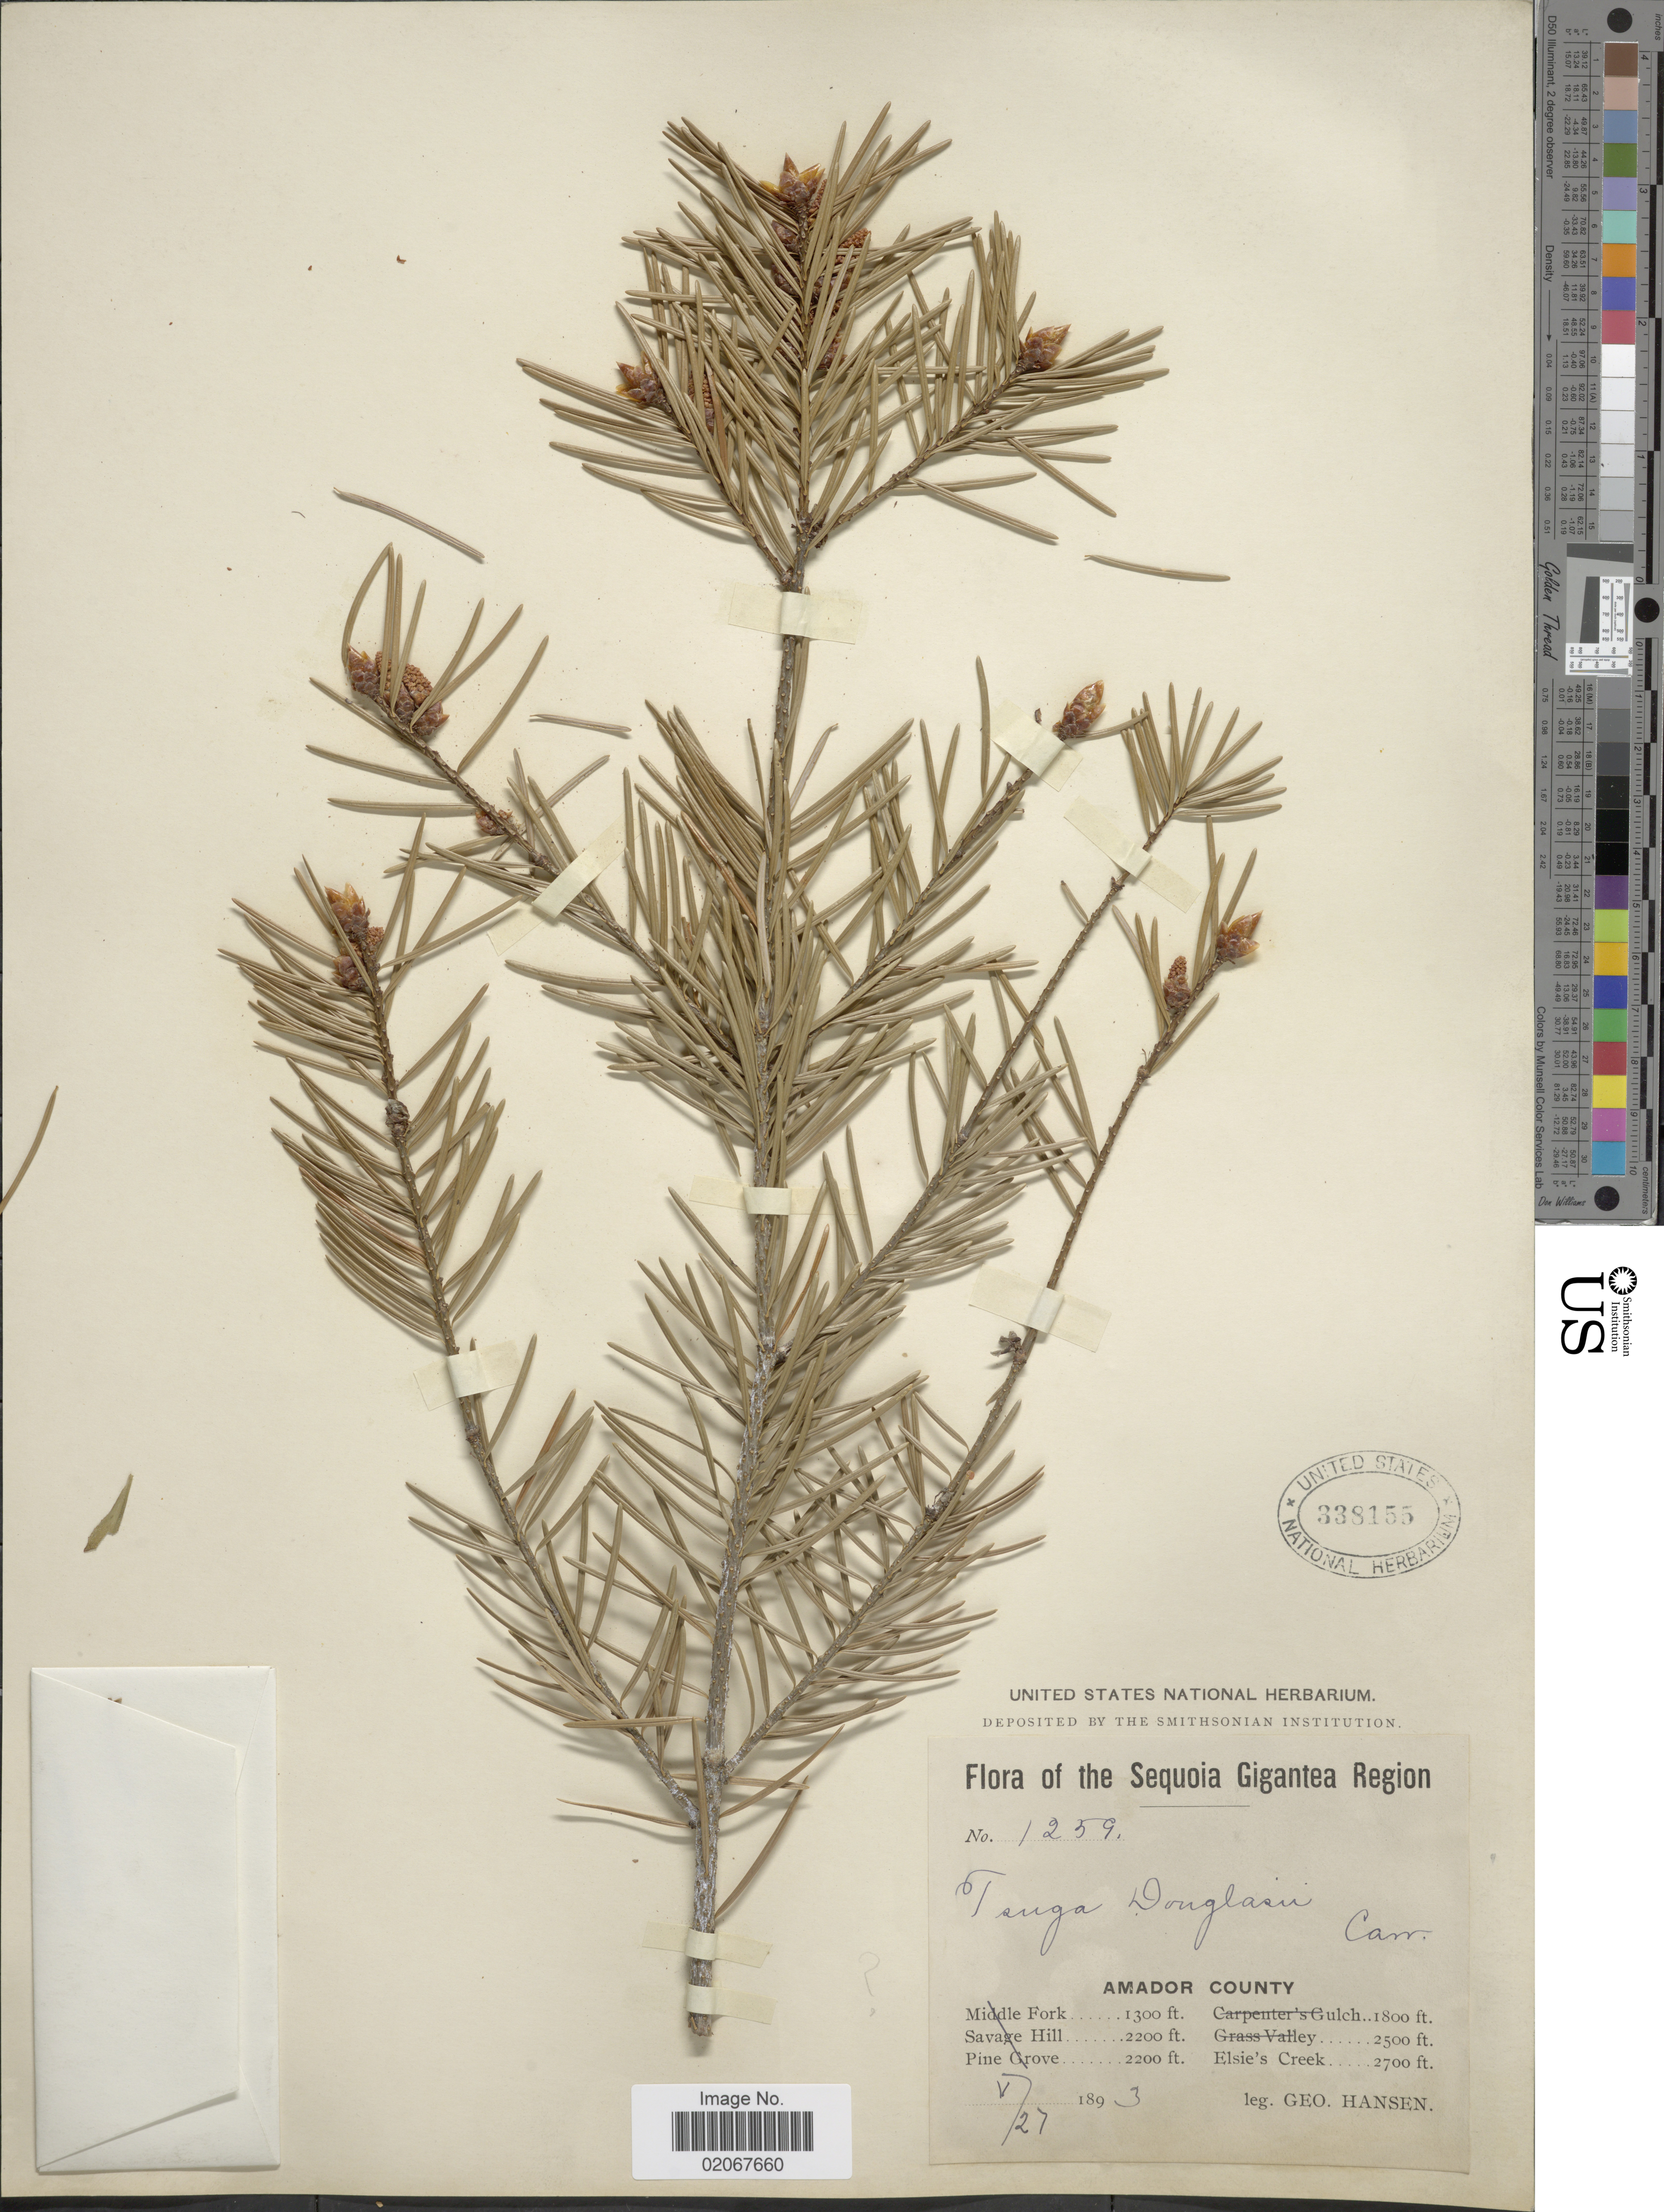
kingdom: Plantae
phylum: Tracheophyta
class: Pinopsida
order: Pinales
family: Pinaceae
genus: Pseudotsuga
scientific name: Pseudotsuga menziesii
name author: (Mirb.) Franco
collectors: G. Hansen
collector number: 1259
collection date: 1893-05-27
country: United States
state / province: California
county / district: Amador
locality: Sequoia Gigantea Region. Amador County. Elsie's Creek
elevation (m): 823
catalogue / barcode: US 338155